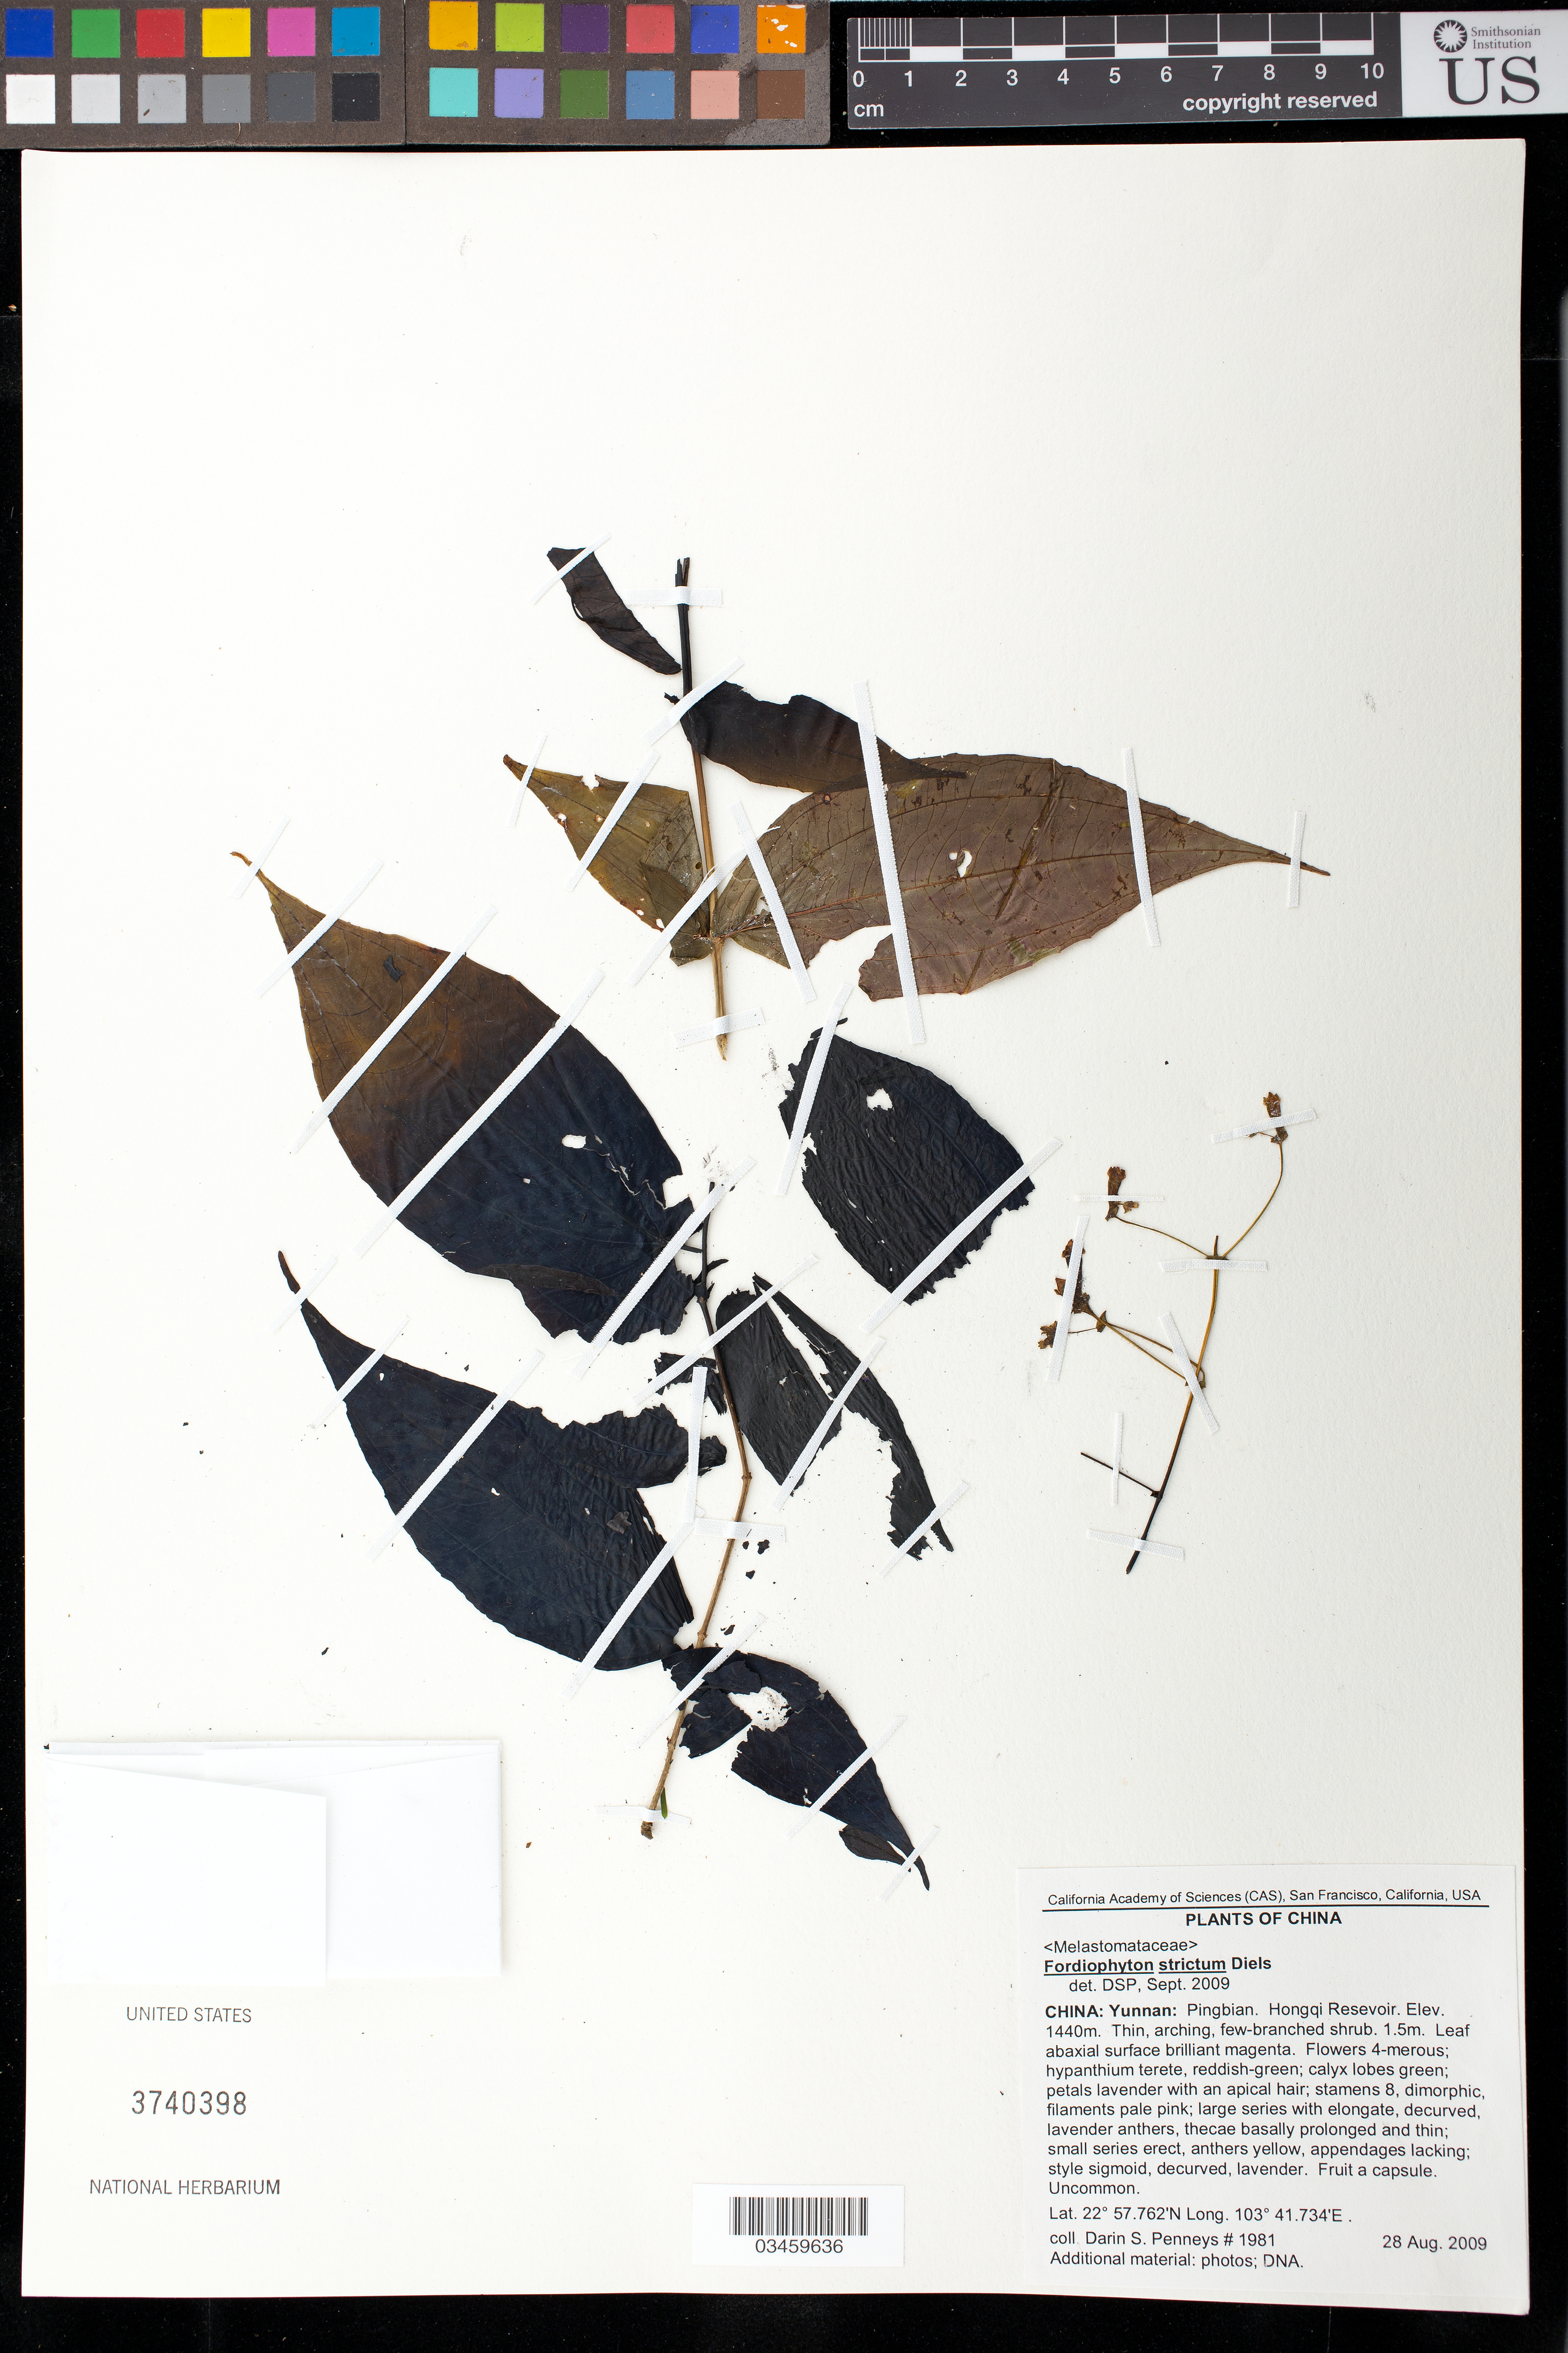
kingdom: Plantae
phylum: Tracheophyta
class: Magnoliopsida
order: Myrtales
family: Melastomataceae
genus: Fordiophyton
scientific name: Fordiophyton strictum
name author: Diels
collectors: D. S. Penneys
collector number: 1981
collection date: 2009-08-28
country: China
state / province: Yunnan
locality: Pingbian. Hongqi Reservoir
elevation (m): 1440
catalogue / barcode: US 3740398